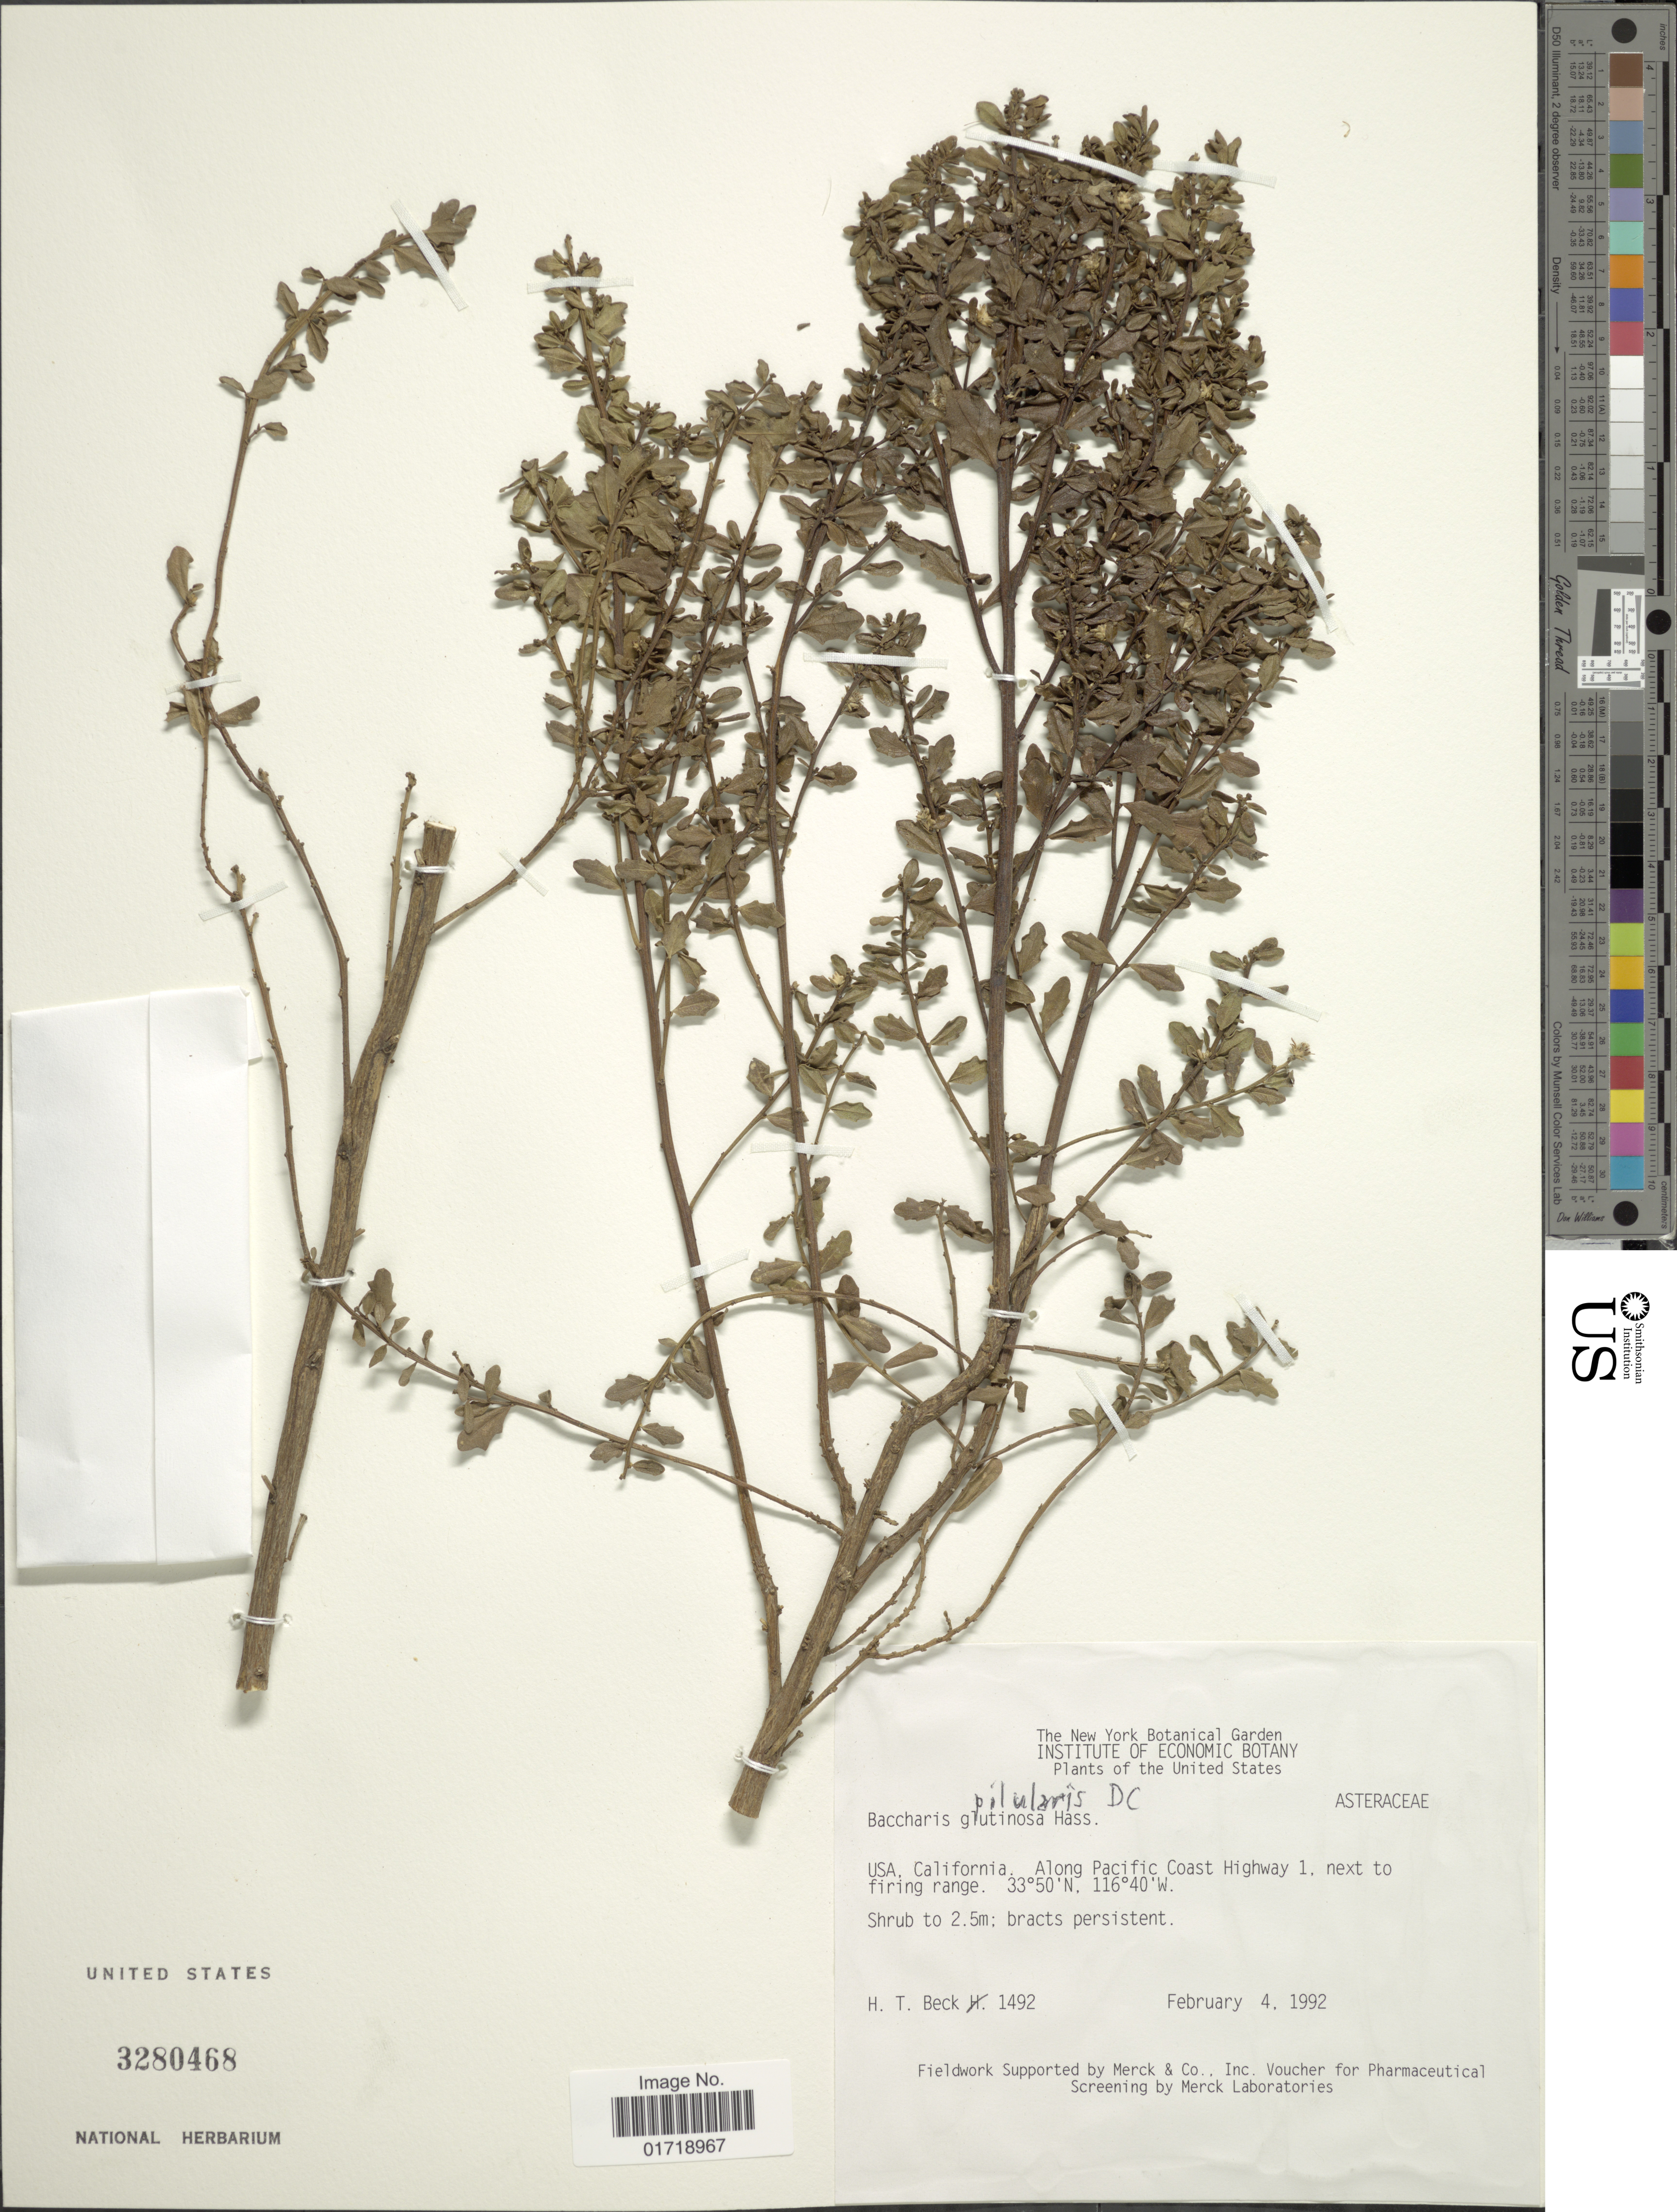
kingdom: Plantae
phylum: Tracheophyta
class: Magnoliopsida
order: Asterales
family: Asteraceae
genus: Baccharis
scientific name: Baccharis pilularis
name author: DC.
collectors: H. T. Beck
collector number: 1492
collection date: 1992-02-04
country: United States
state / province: California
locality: USA, California, Along Pacific Coast Highway 1, next to firing range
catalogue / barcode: US 3280468